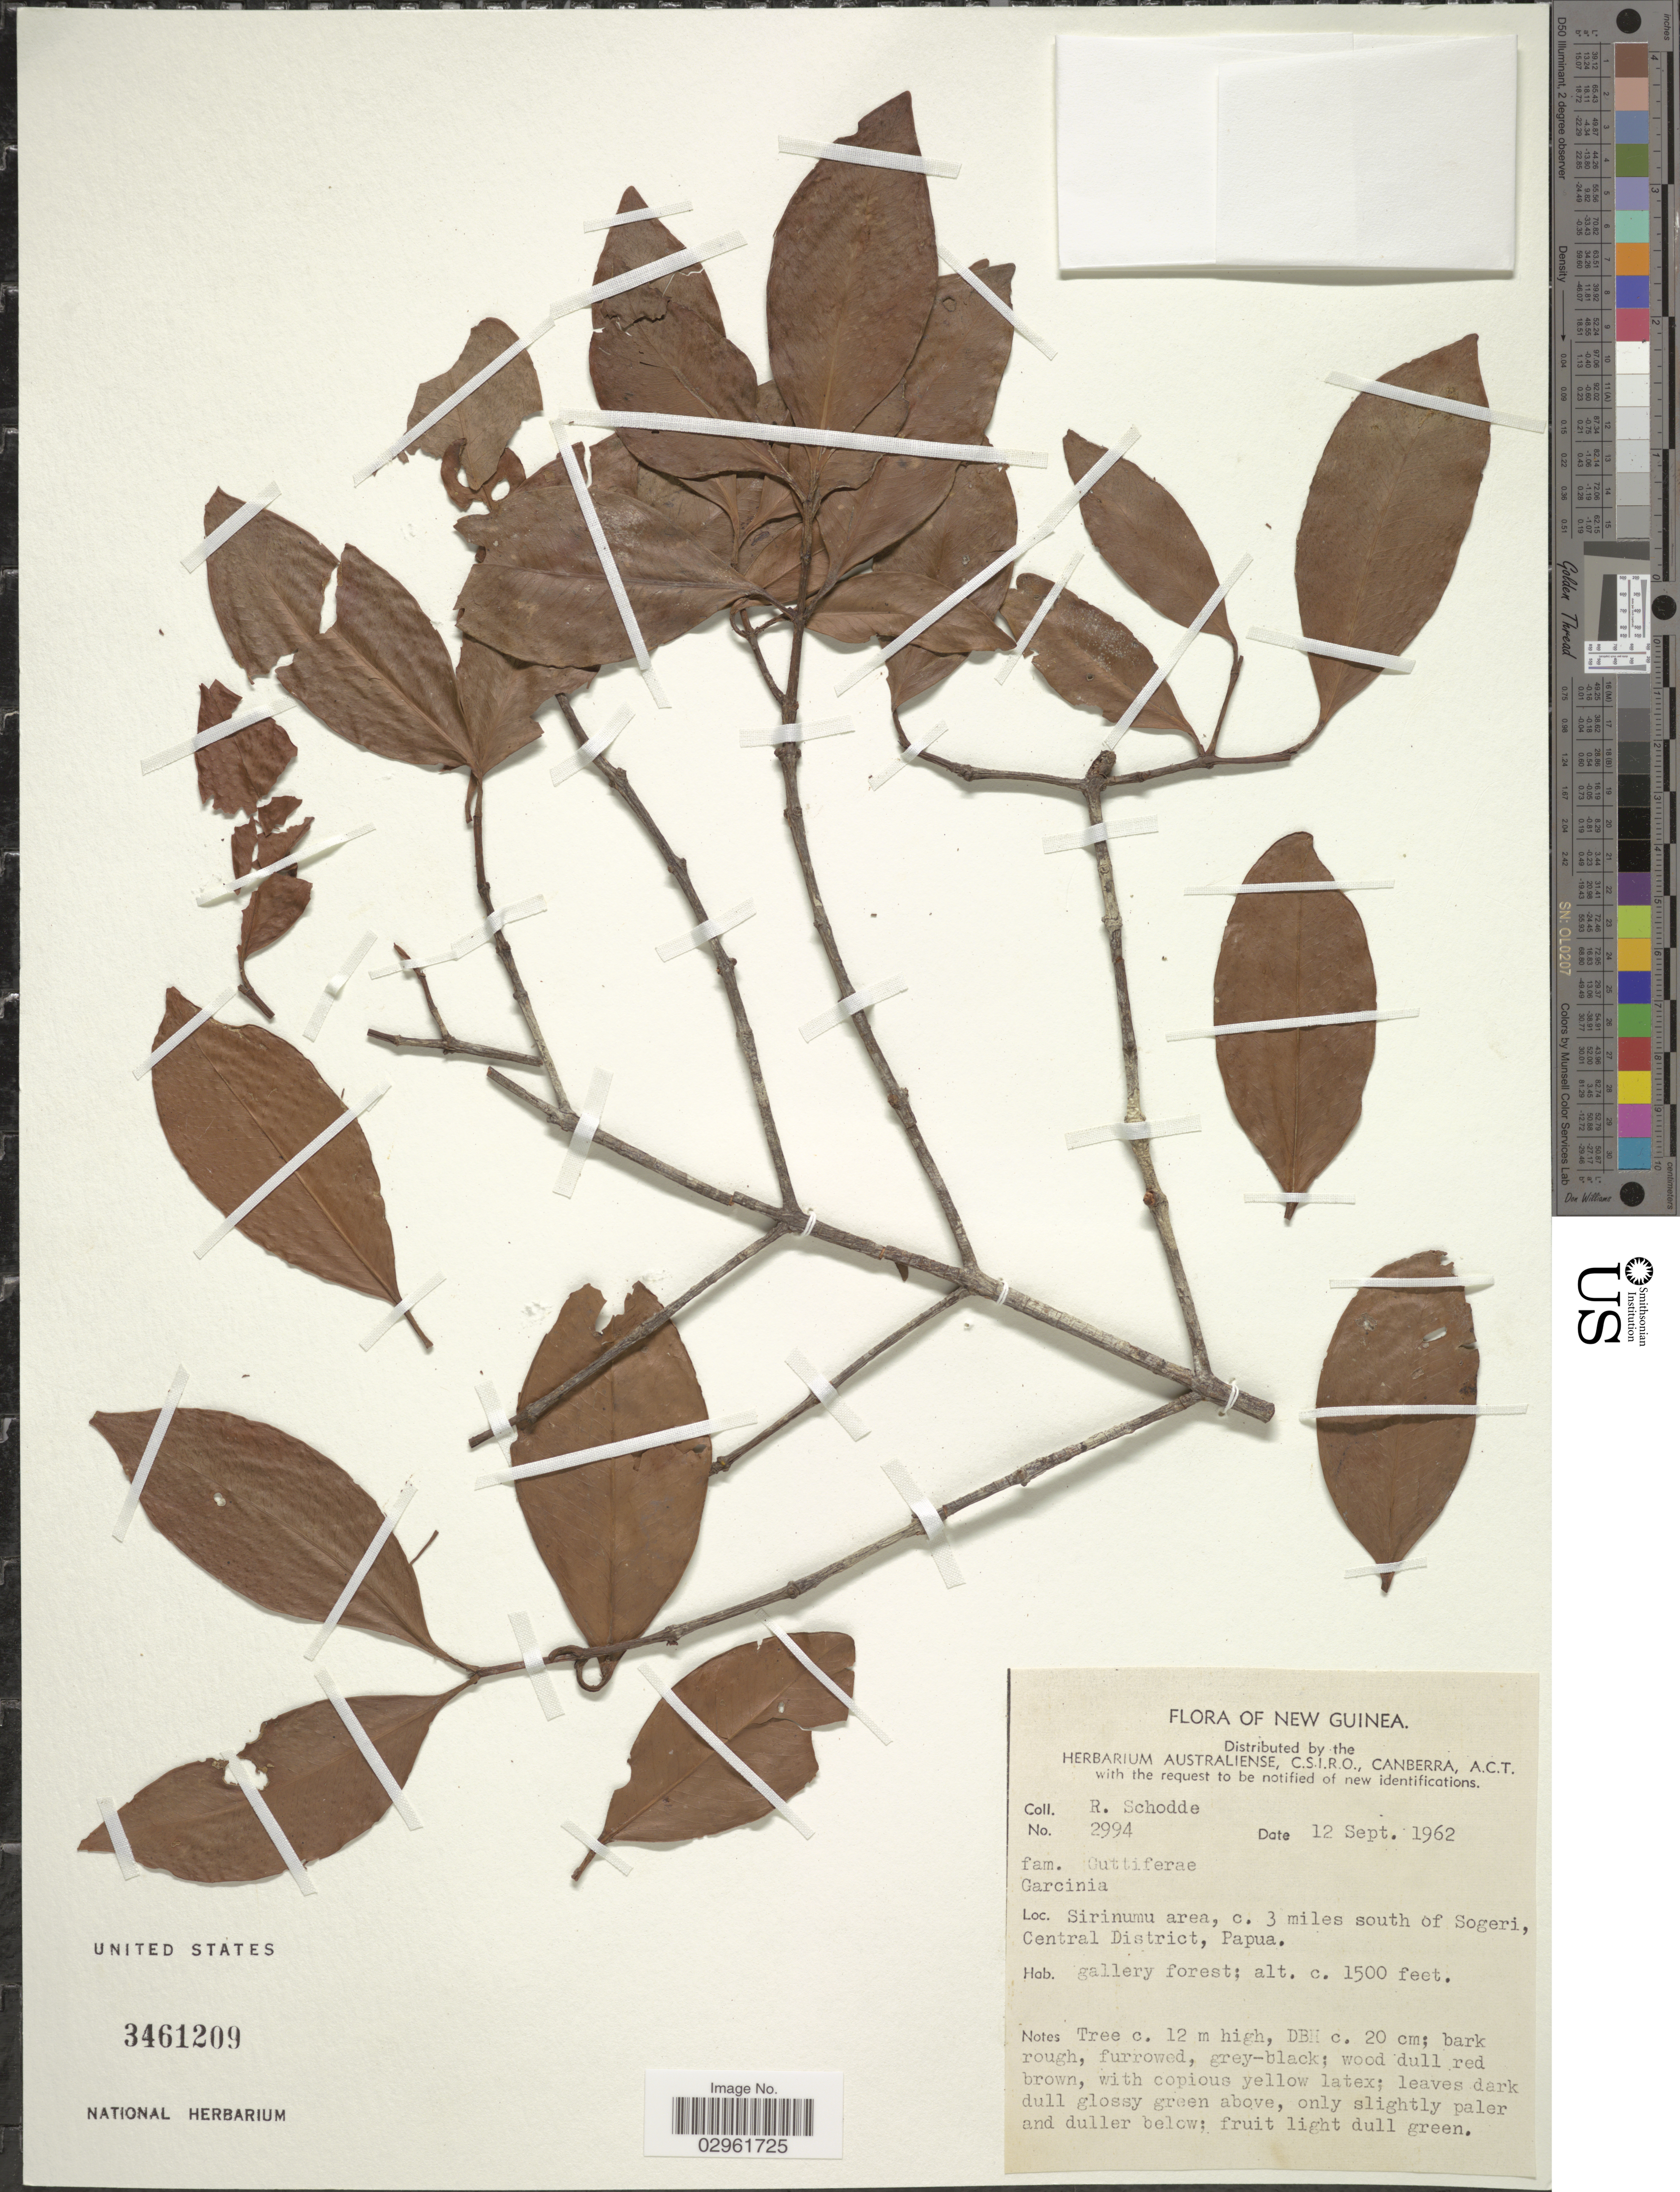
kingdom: Plantae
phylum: Tracheophyta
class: Magnoliopsida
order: Malpighiales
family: Clusiaceae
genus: Garcinia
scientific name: Garcinia sp.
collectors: R. Schodde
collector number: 2994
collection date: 1962-09-12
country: Papua New Guinea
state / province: Central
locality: New Guinea. Sirinumu area, c. 3 miles south of Sogeri, Central District, Papua.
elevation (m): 457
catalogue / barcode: US 3461209